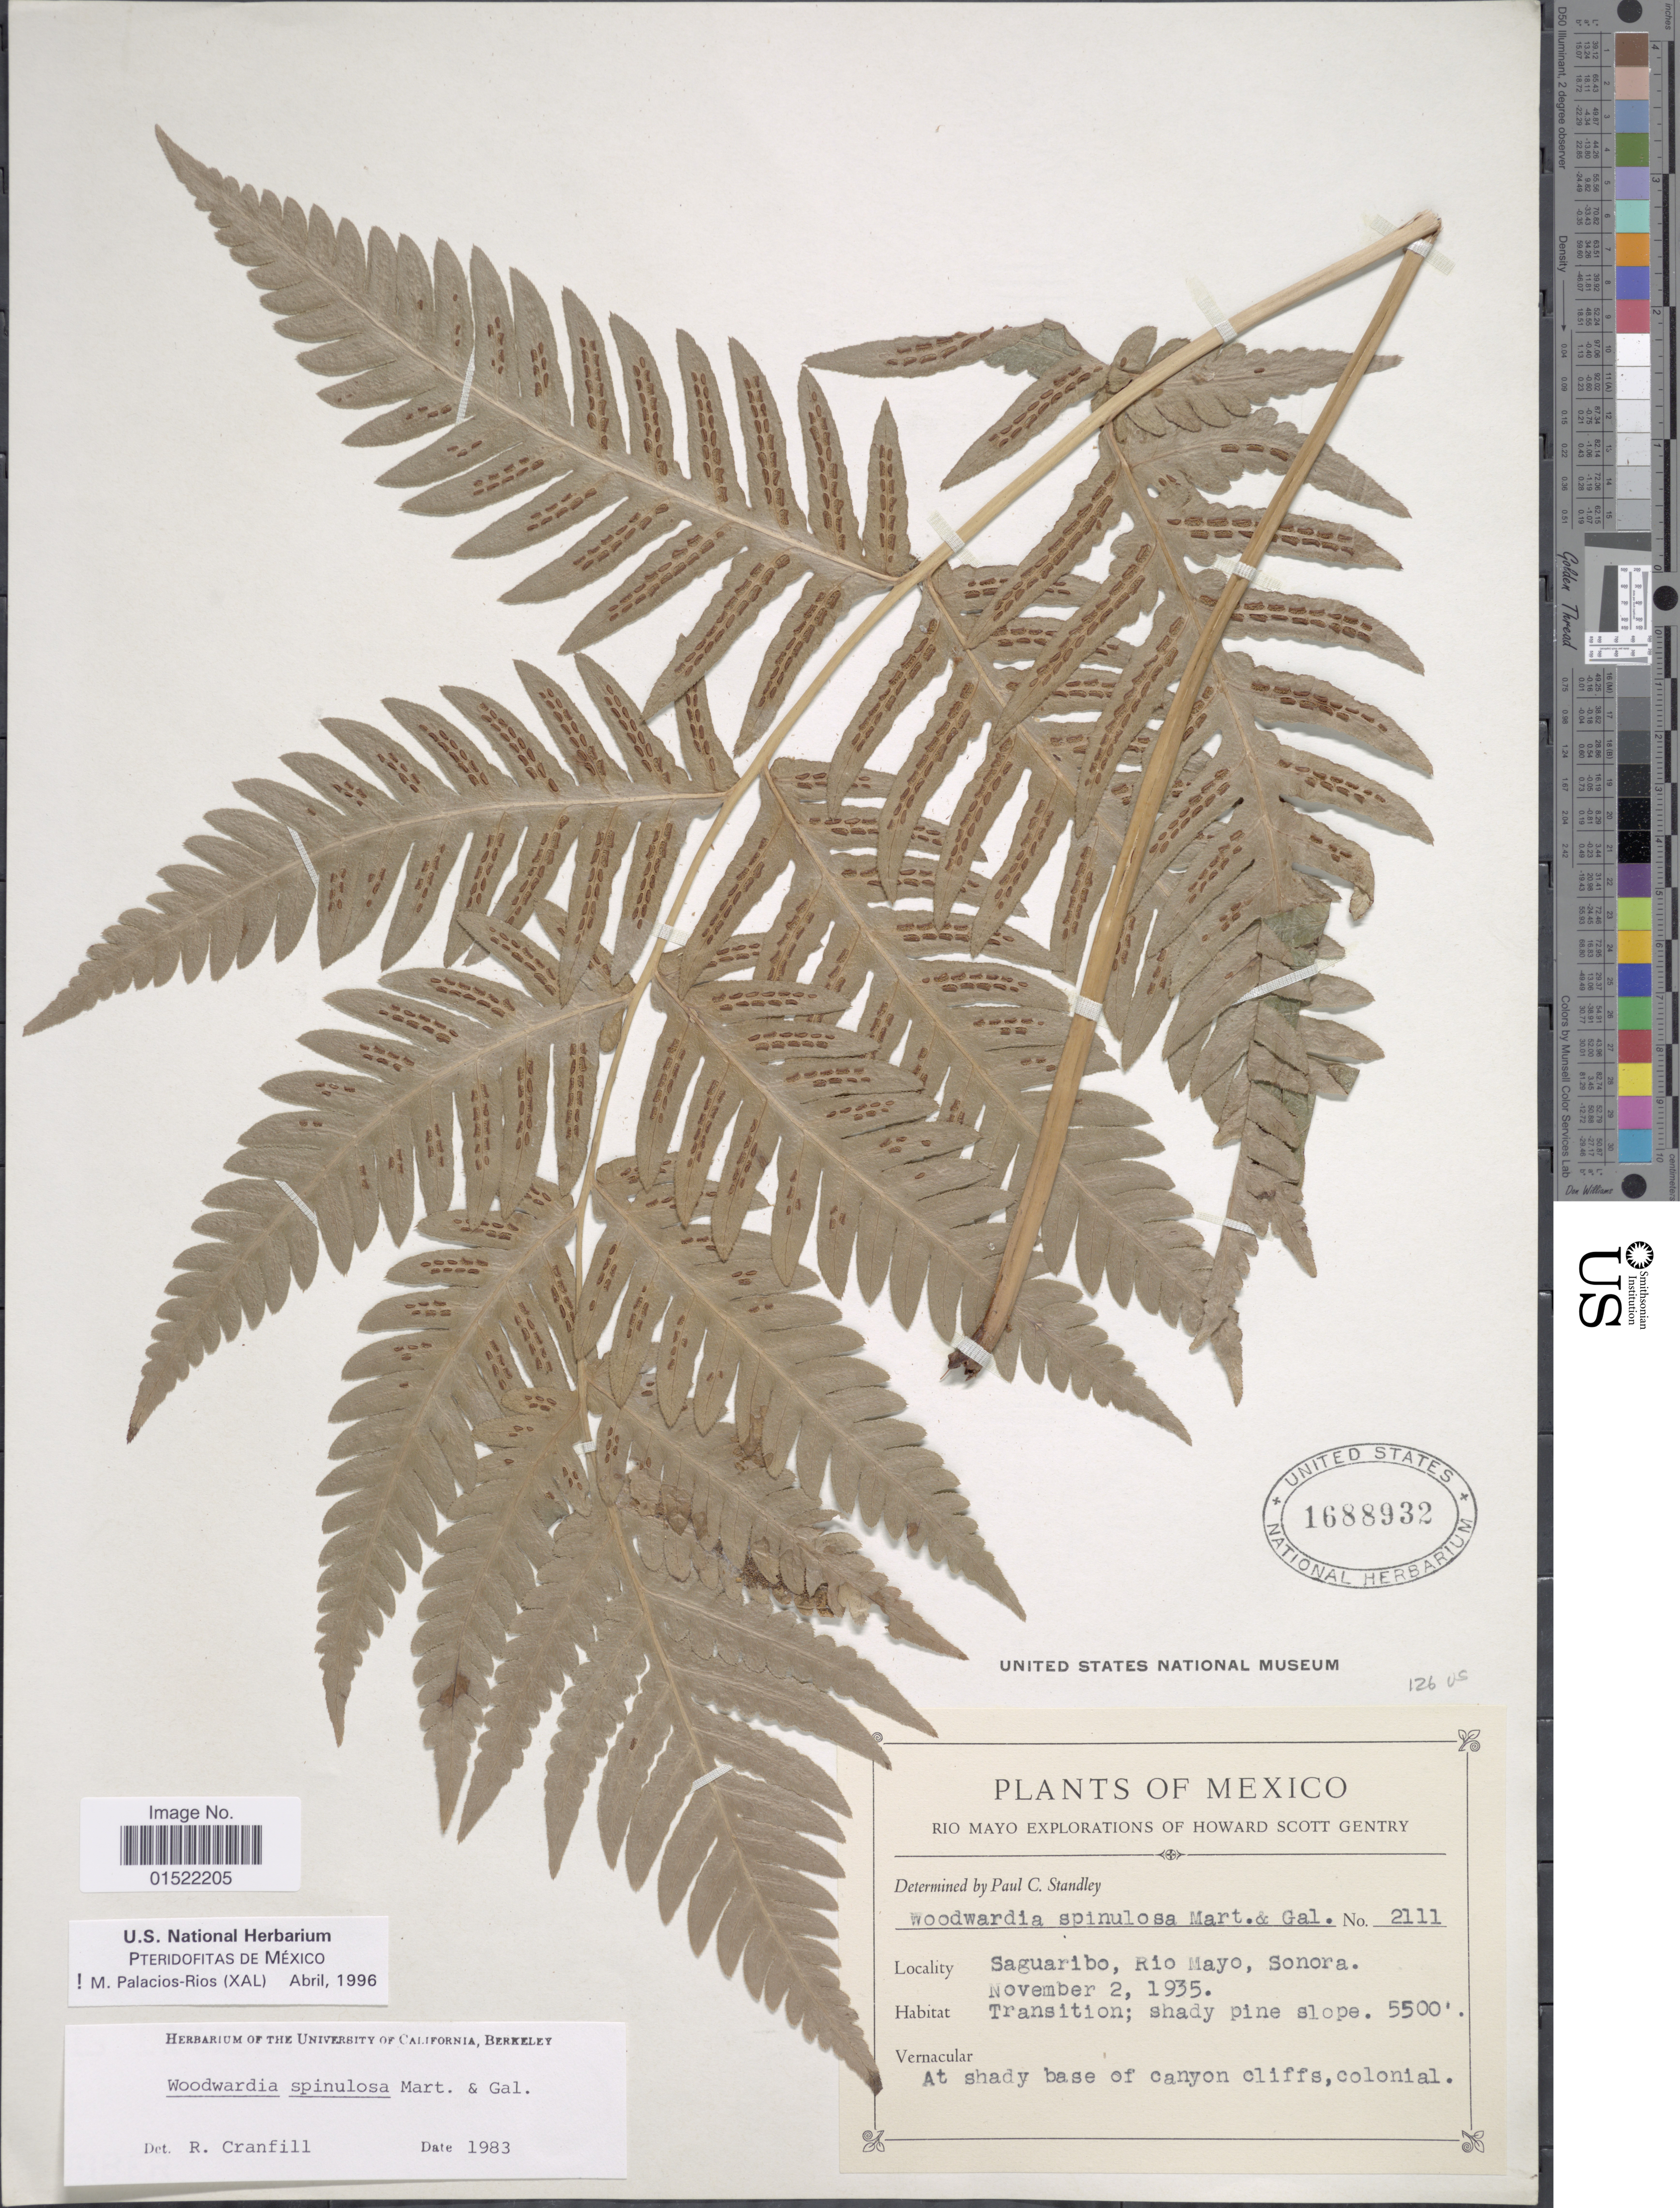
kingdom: Plantae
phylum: Tracheophyta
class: Polypodiopsida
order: Polypodiales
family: Blechnaceae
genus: Woodwardia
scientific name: Woodwardia spinulosa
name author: M. Martens & Galeotti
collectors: H. S. Gentry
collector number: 2111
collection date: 1935-11-02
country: Mexico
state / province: Sonora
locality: Saguaribo, Rio Mayo, Sonora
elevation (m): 1676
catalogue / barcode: US 1688932